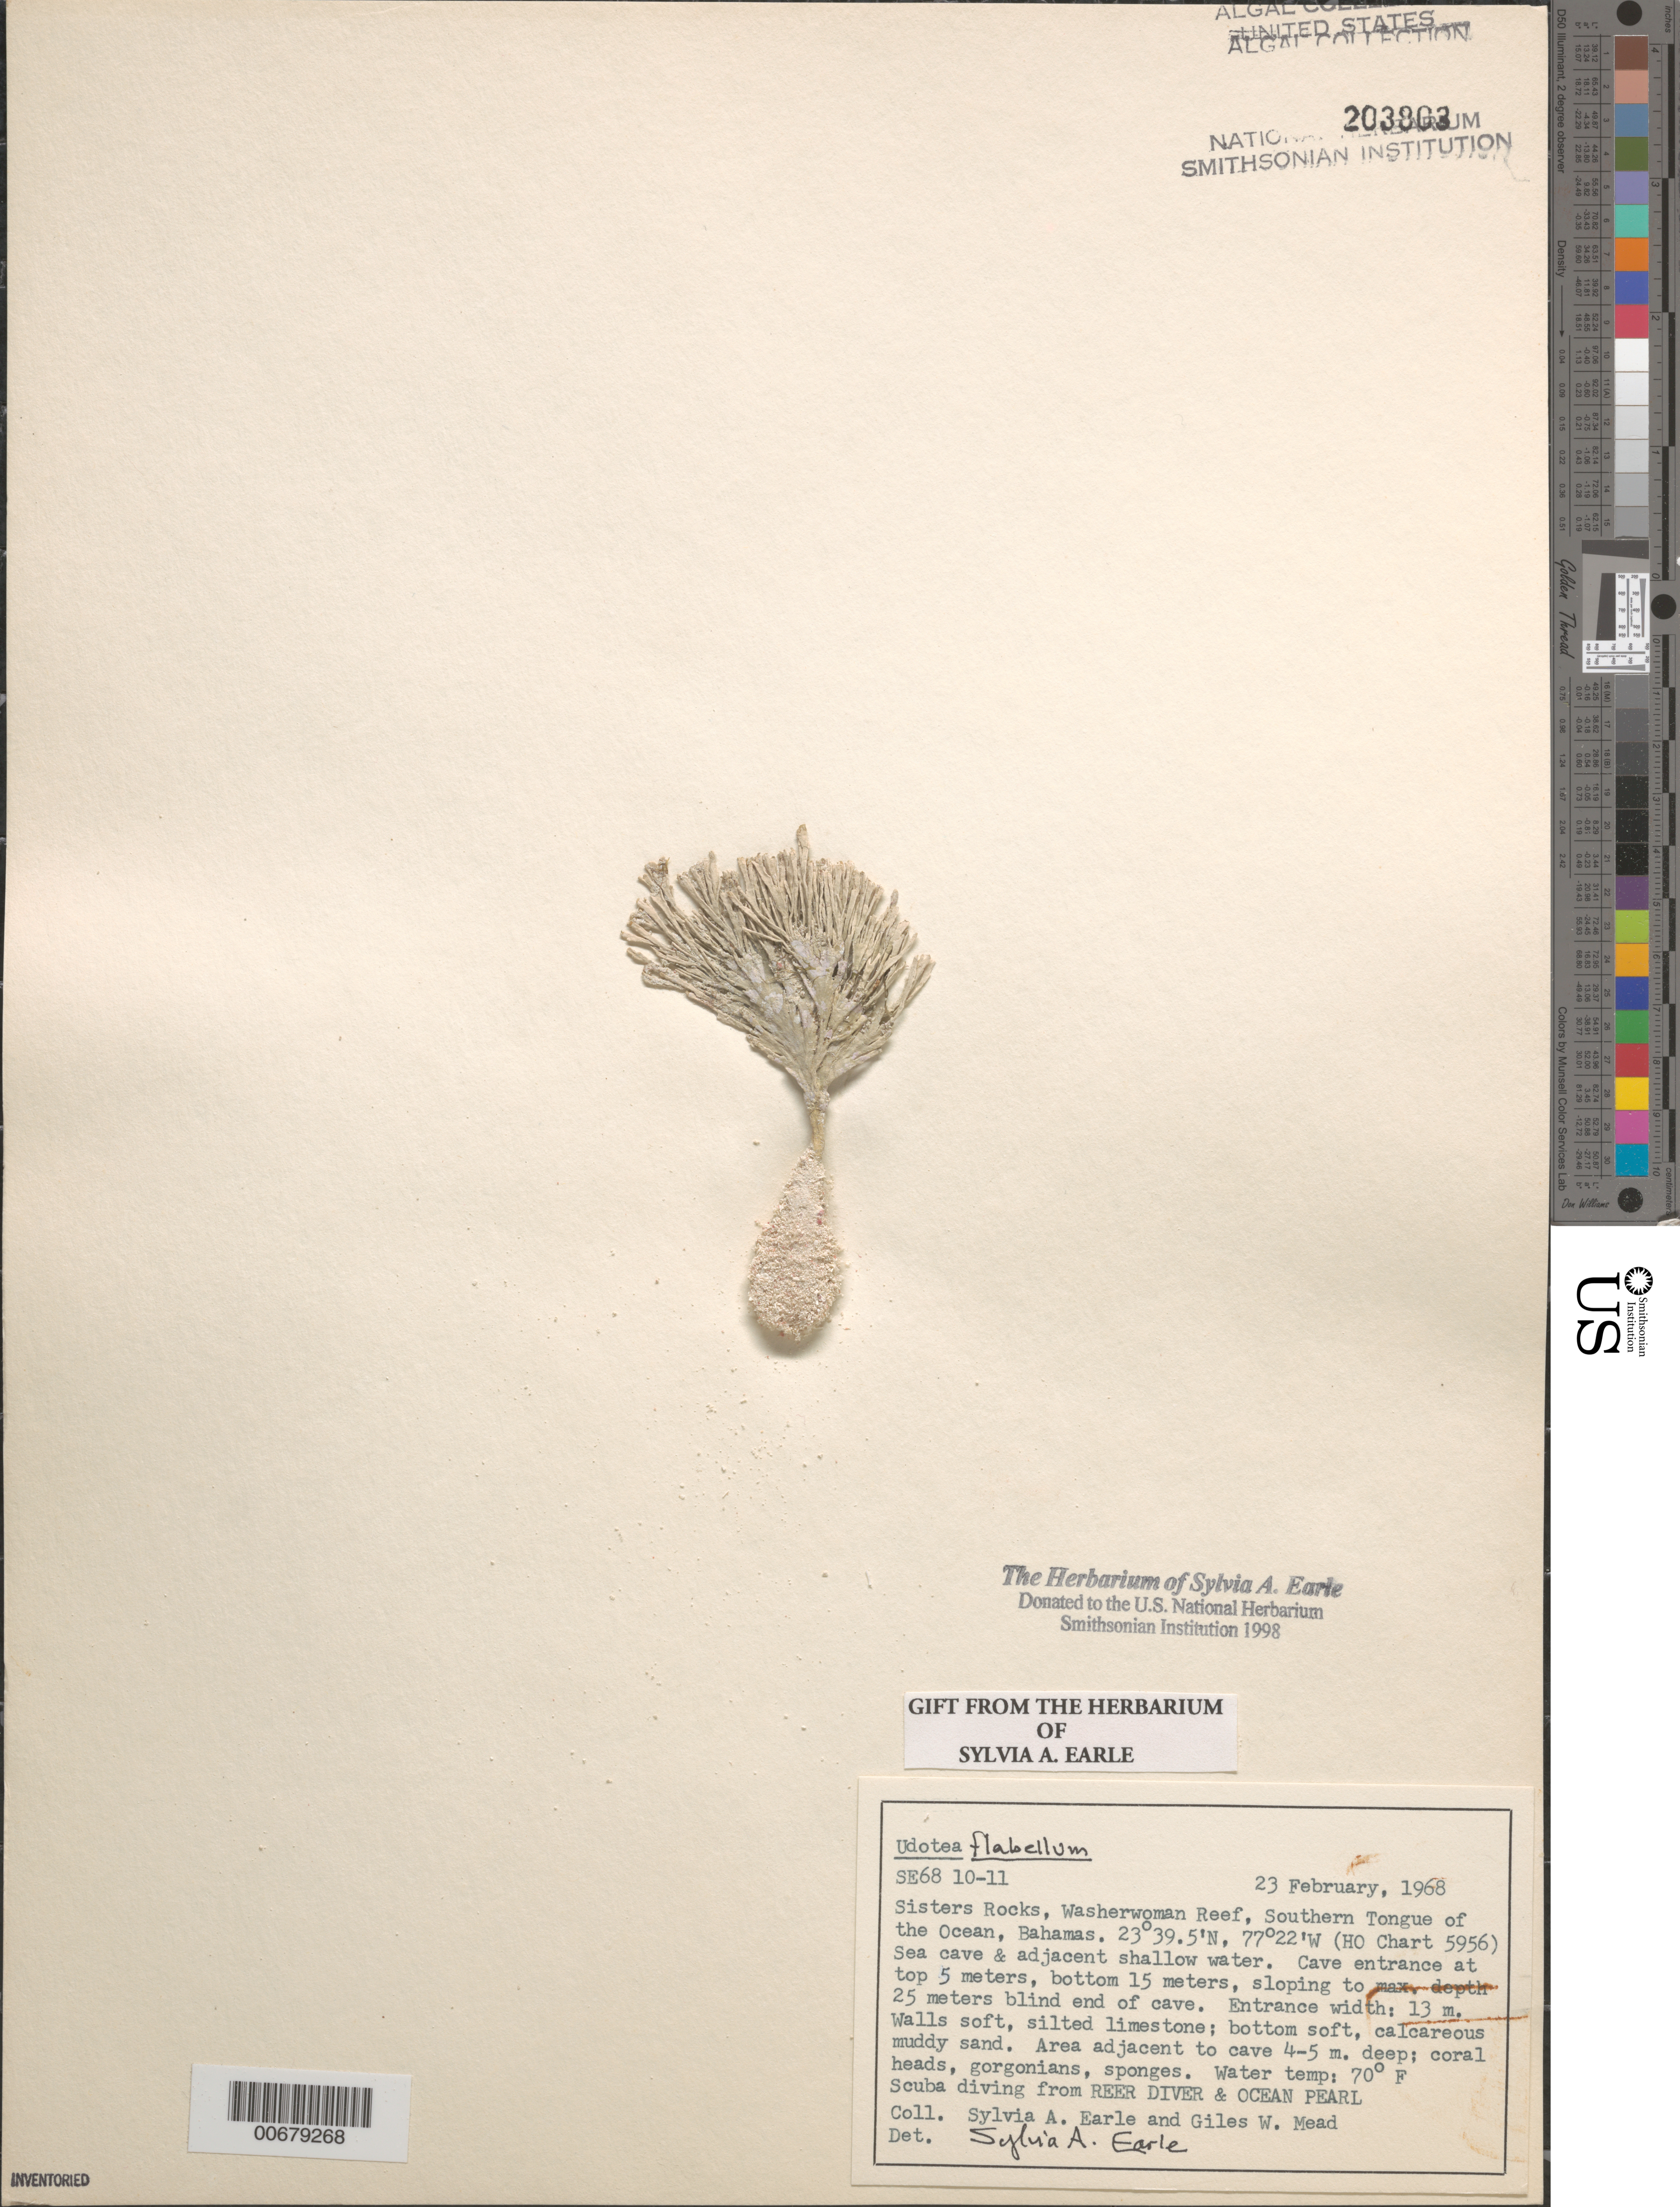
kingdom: Plantae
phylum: Chlorophyta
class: Ulvophyceae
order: Bryopsidales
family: Udoteaceae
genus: Udotea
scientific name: Udotea flabellum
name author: (J. Ellis & Sol.) M. Howe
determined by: Earle, S. A.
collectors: S. A. Earle & G. W. Mead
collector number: SE 6810-11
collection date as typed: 23 Feb 1968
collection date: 1968-02-23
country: Bahamas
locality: Sisters Rocks, Washerwoman Reef, Southern Tongue of the Ocean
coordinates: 23 39.5' N, 77 22' W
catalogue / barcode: US 203803